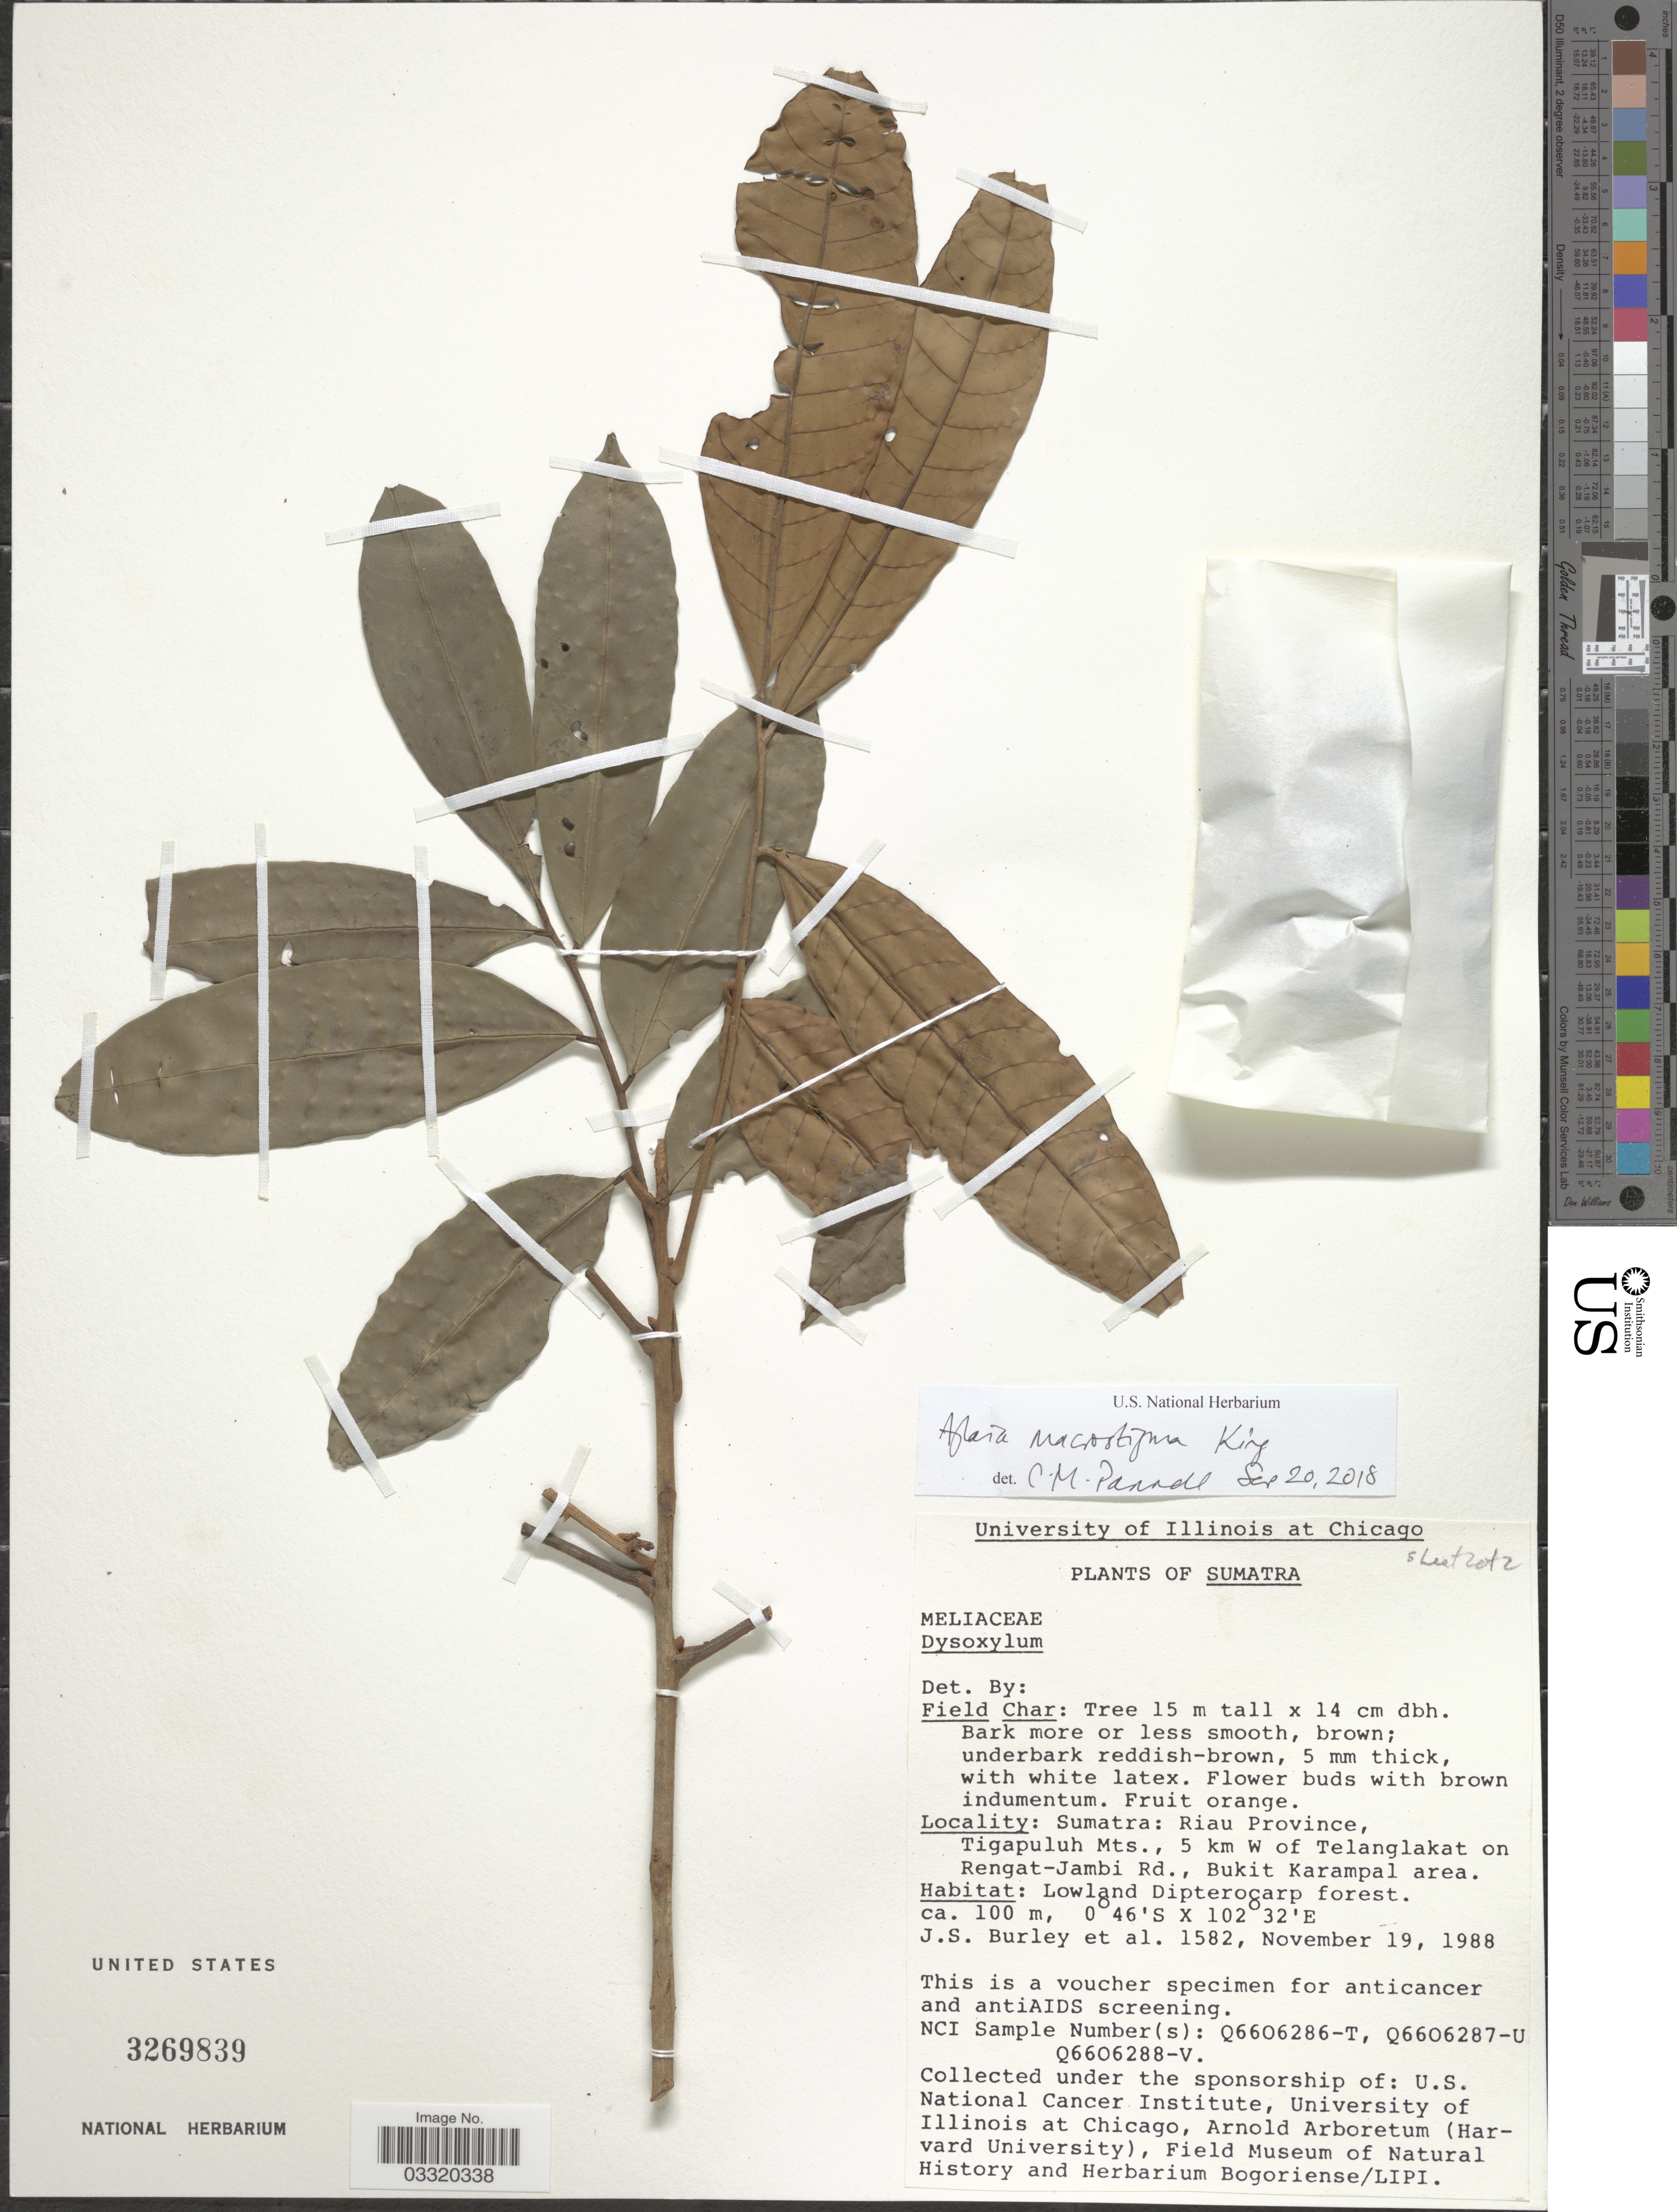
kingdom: Plantae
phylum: Tracheophyta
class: Magnoliopsida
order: Sapindales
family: Meliaceae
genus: Aglaia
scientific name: Aglaia macrostigma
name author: King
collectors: J. S. Burley & et al.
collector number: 1582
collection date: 1988-11-19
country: Indonesia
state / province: Sumatra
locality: Riau Province, Tigapuluh Mts., 5 km W of Telanglakat on Rengat-Jambi Rd., Bukit Karampal area.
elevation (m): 100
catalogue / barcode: US 3269839